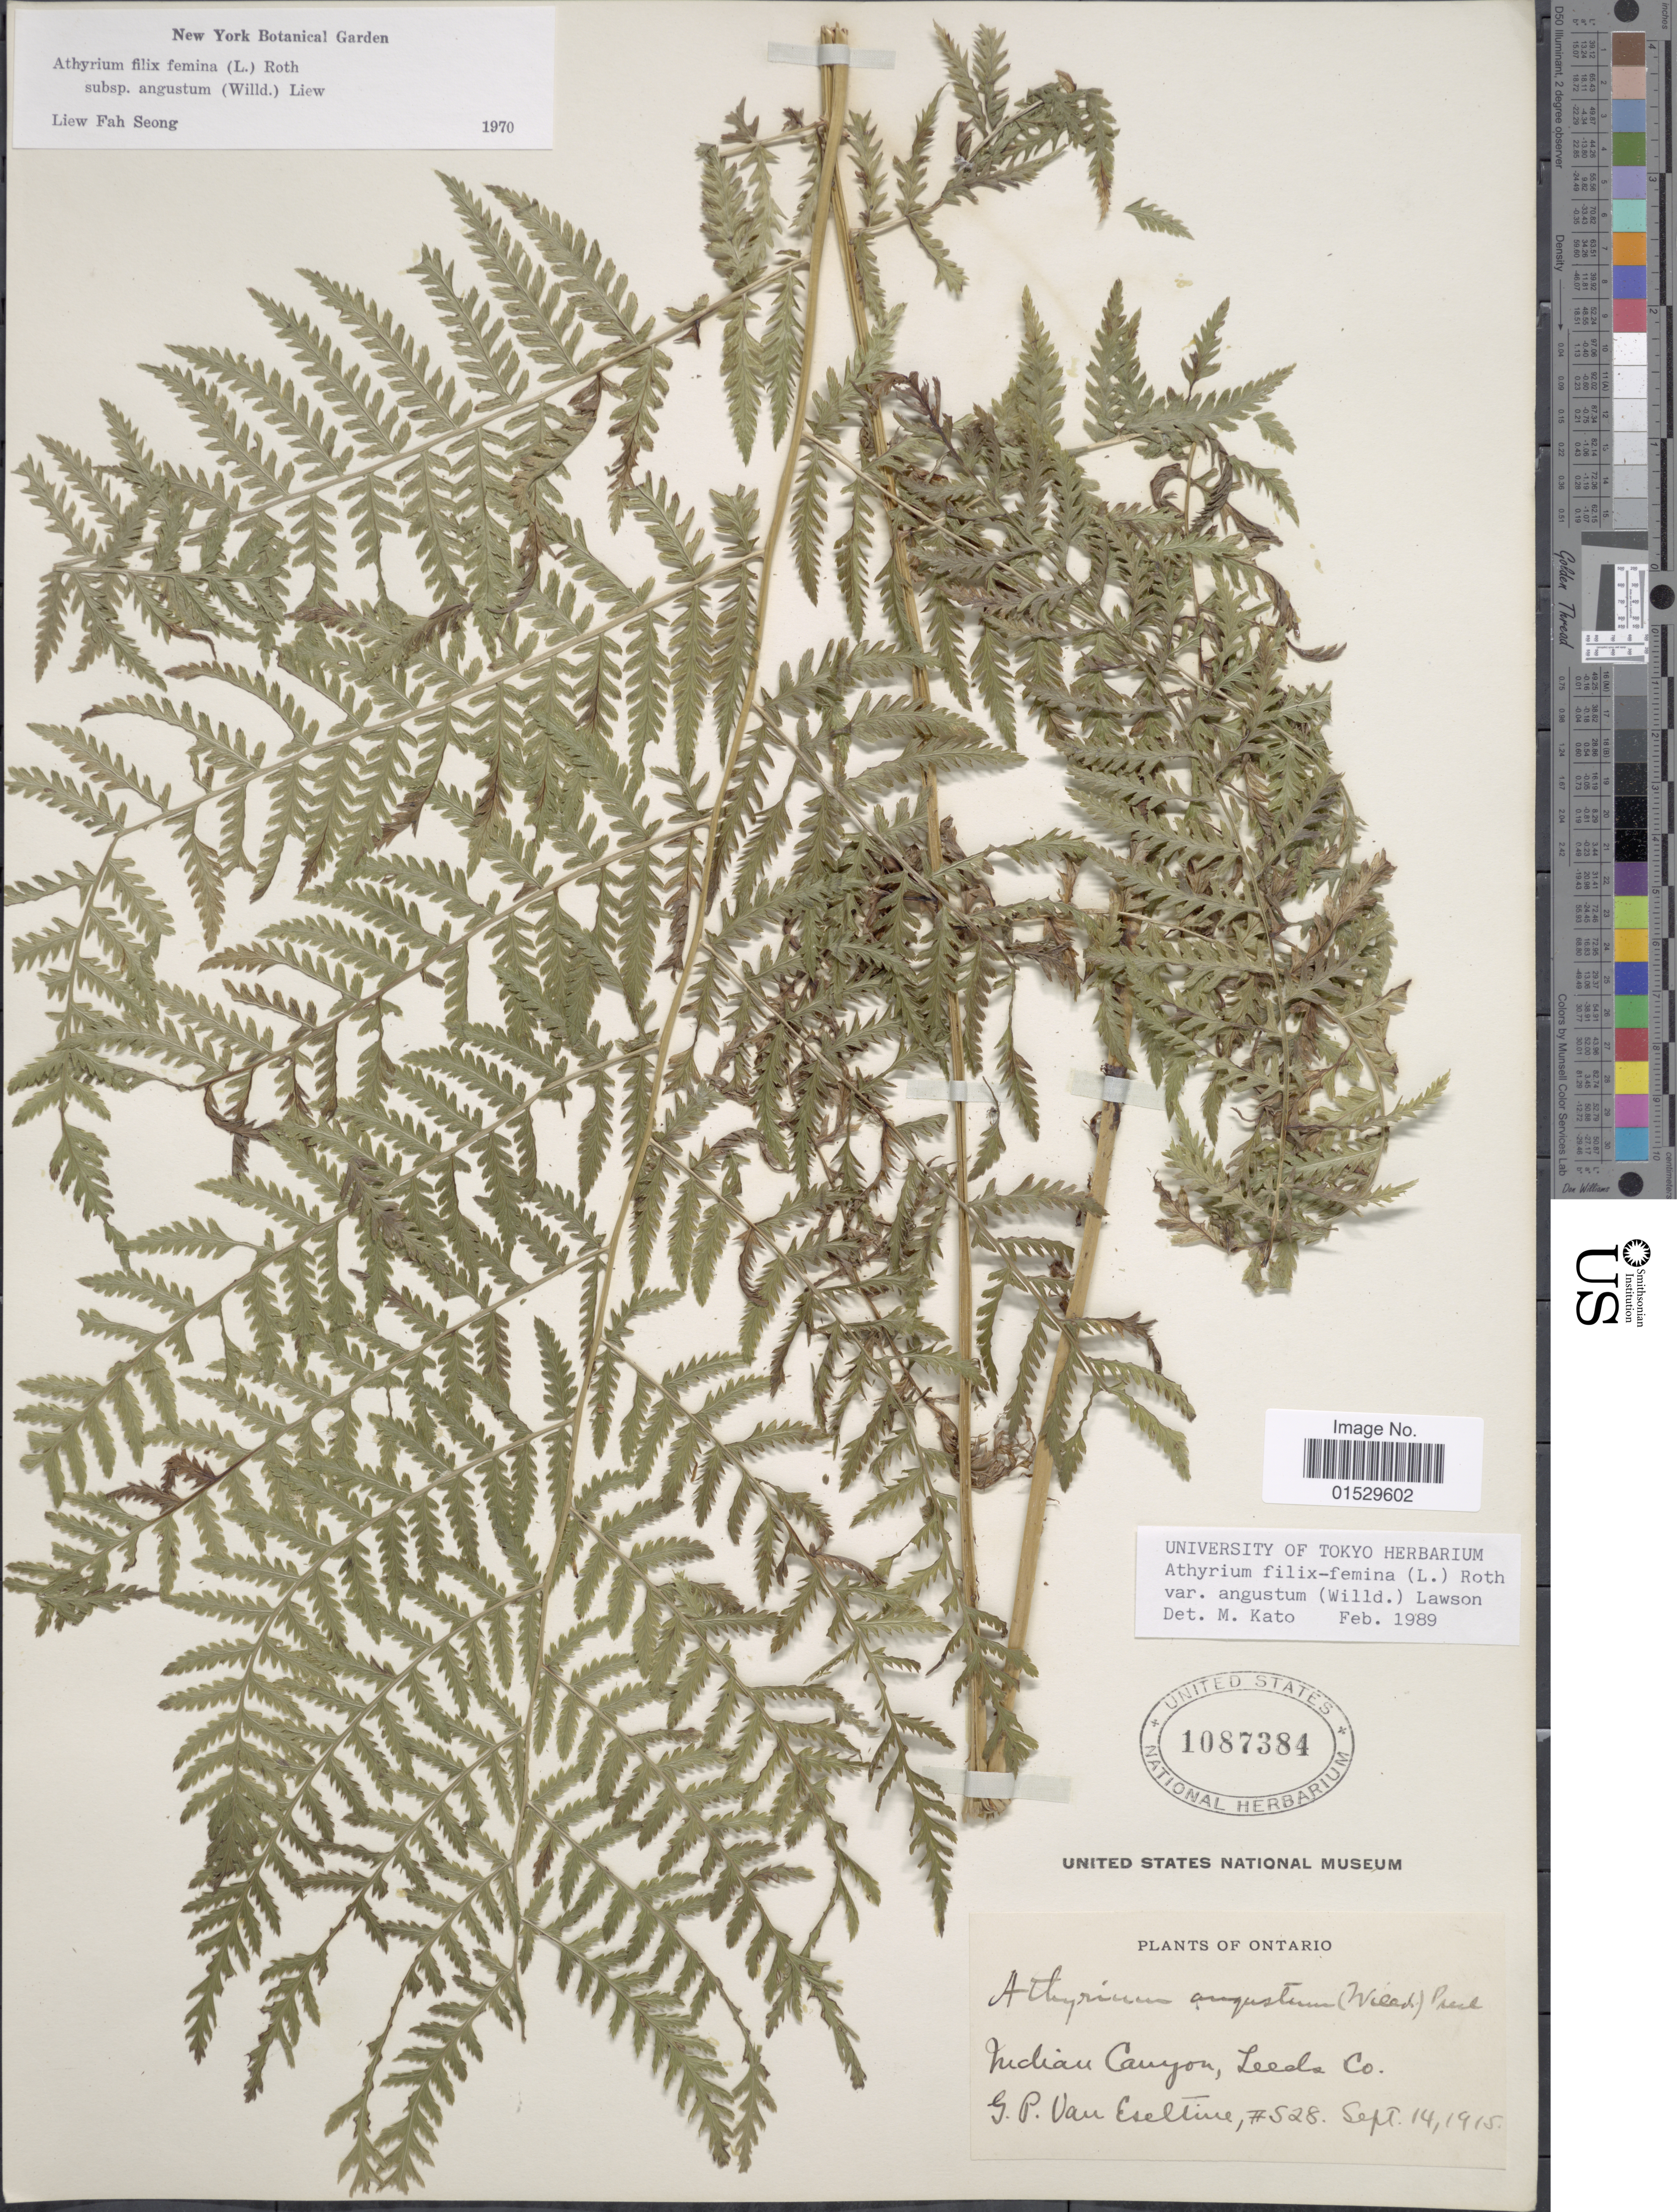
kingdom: Plantae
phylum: Tracheophyta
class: Polypodiopsida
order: Polypodiales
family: Athyriaceae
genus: Athyrium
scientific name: Athyrium filix-femina subsp. angustatum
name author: (Willd.) R.T. Clausen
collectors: G. P. Van Eseltine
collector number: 528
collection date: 1915-09-14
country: Canada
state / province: Ontario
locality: Indian Canyon, Leeds Co.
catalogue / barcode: US 1087384